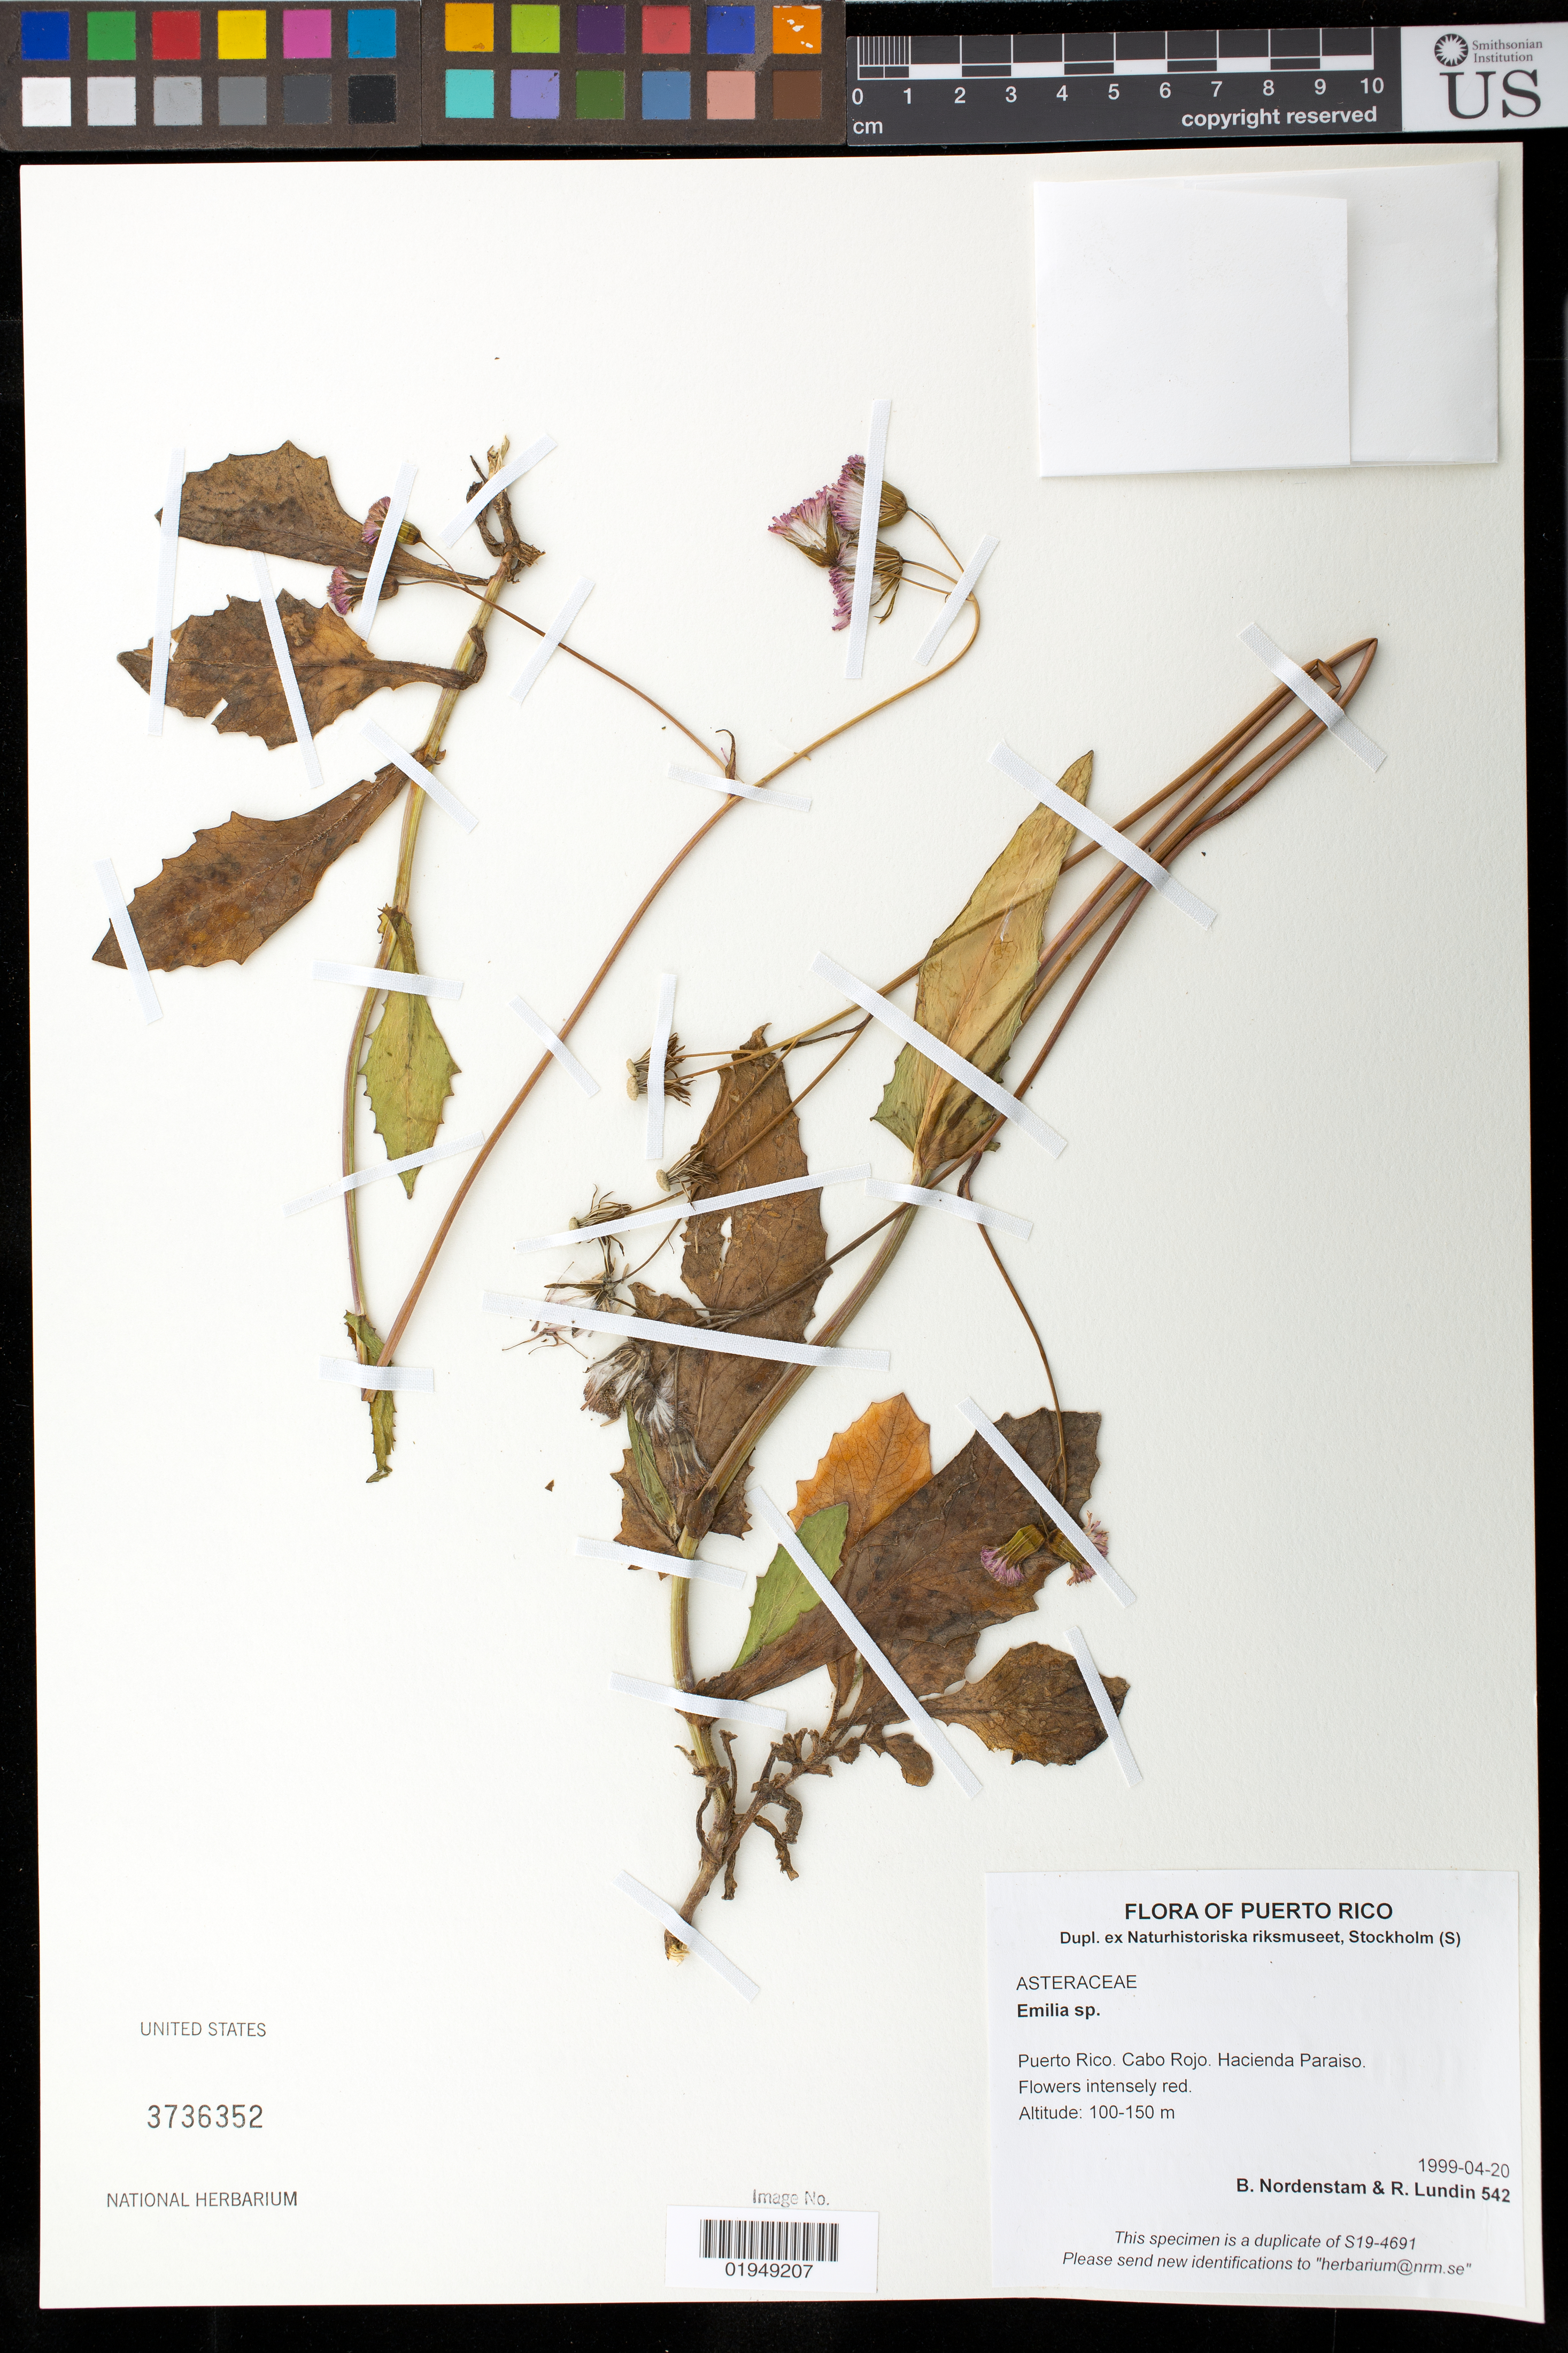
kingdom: Plantae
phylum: Tracheophyta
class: Magnoliopsida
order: Asterales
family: Asteraceae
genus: Emilia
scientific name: Emilia sp.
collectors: B. Nordenstam & R. Lundin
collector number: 542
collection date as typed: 1999-04-20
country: Puerto Rico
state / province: Cabo Rojo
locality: Hacienda Paraiso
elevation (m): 100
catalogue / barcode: US 3736352